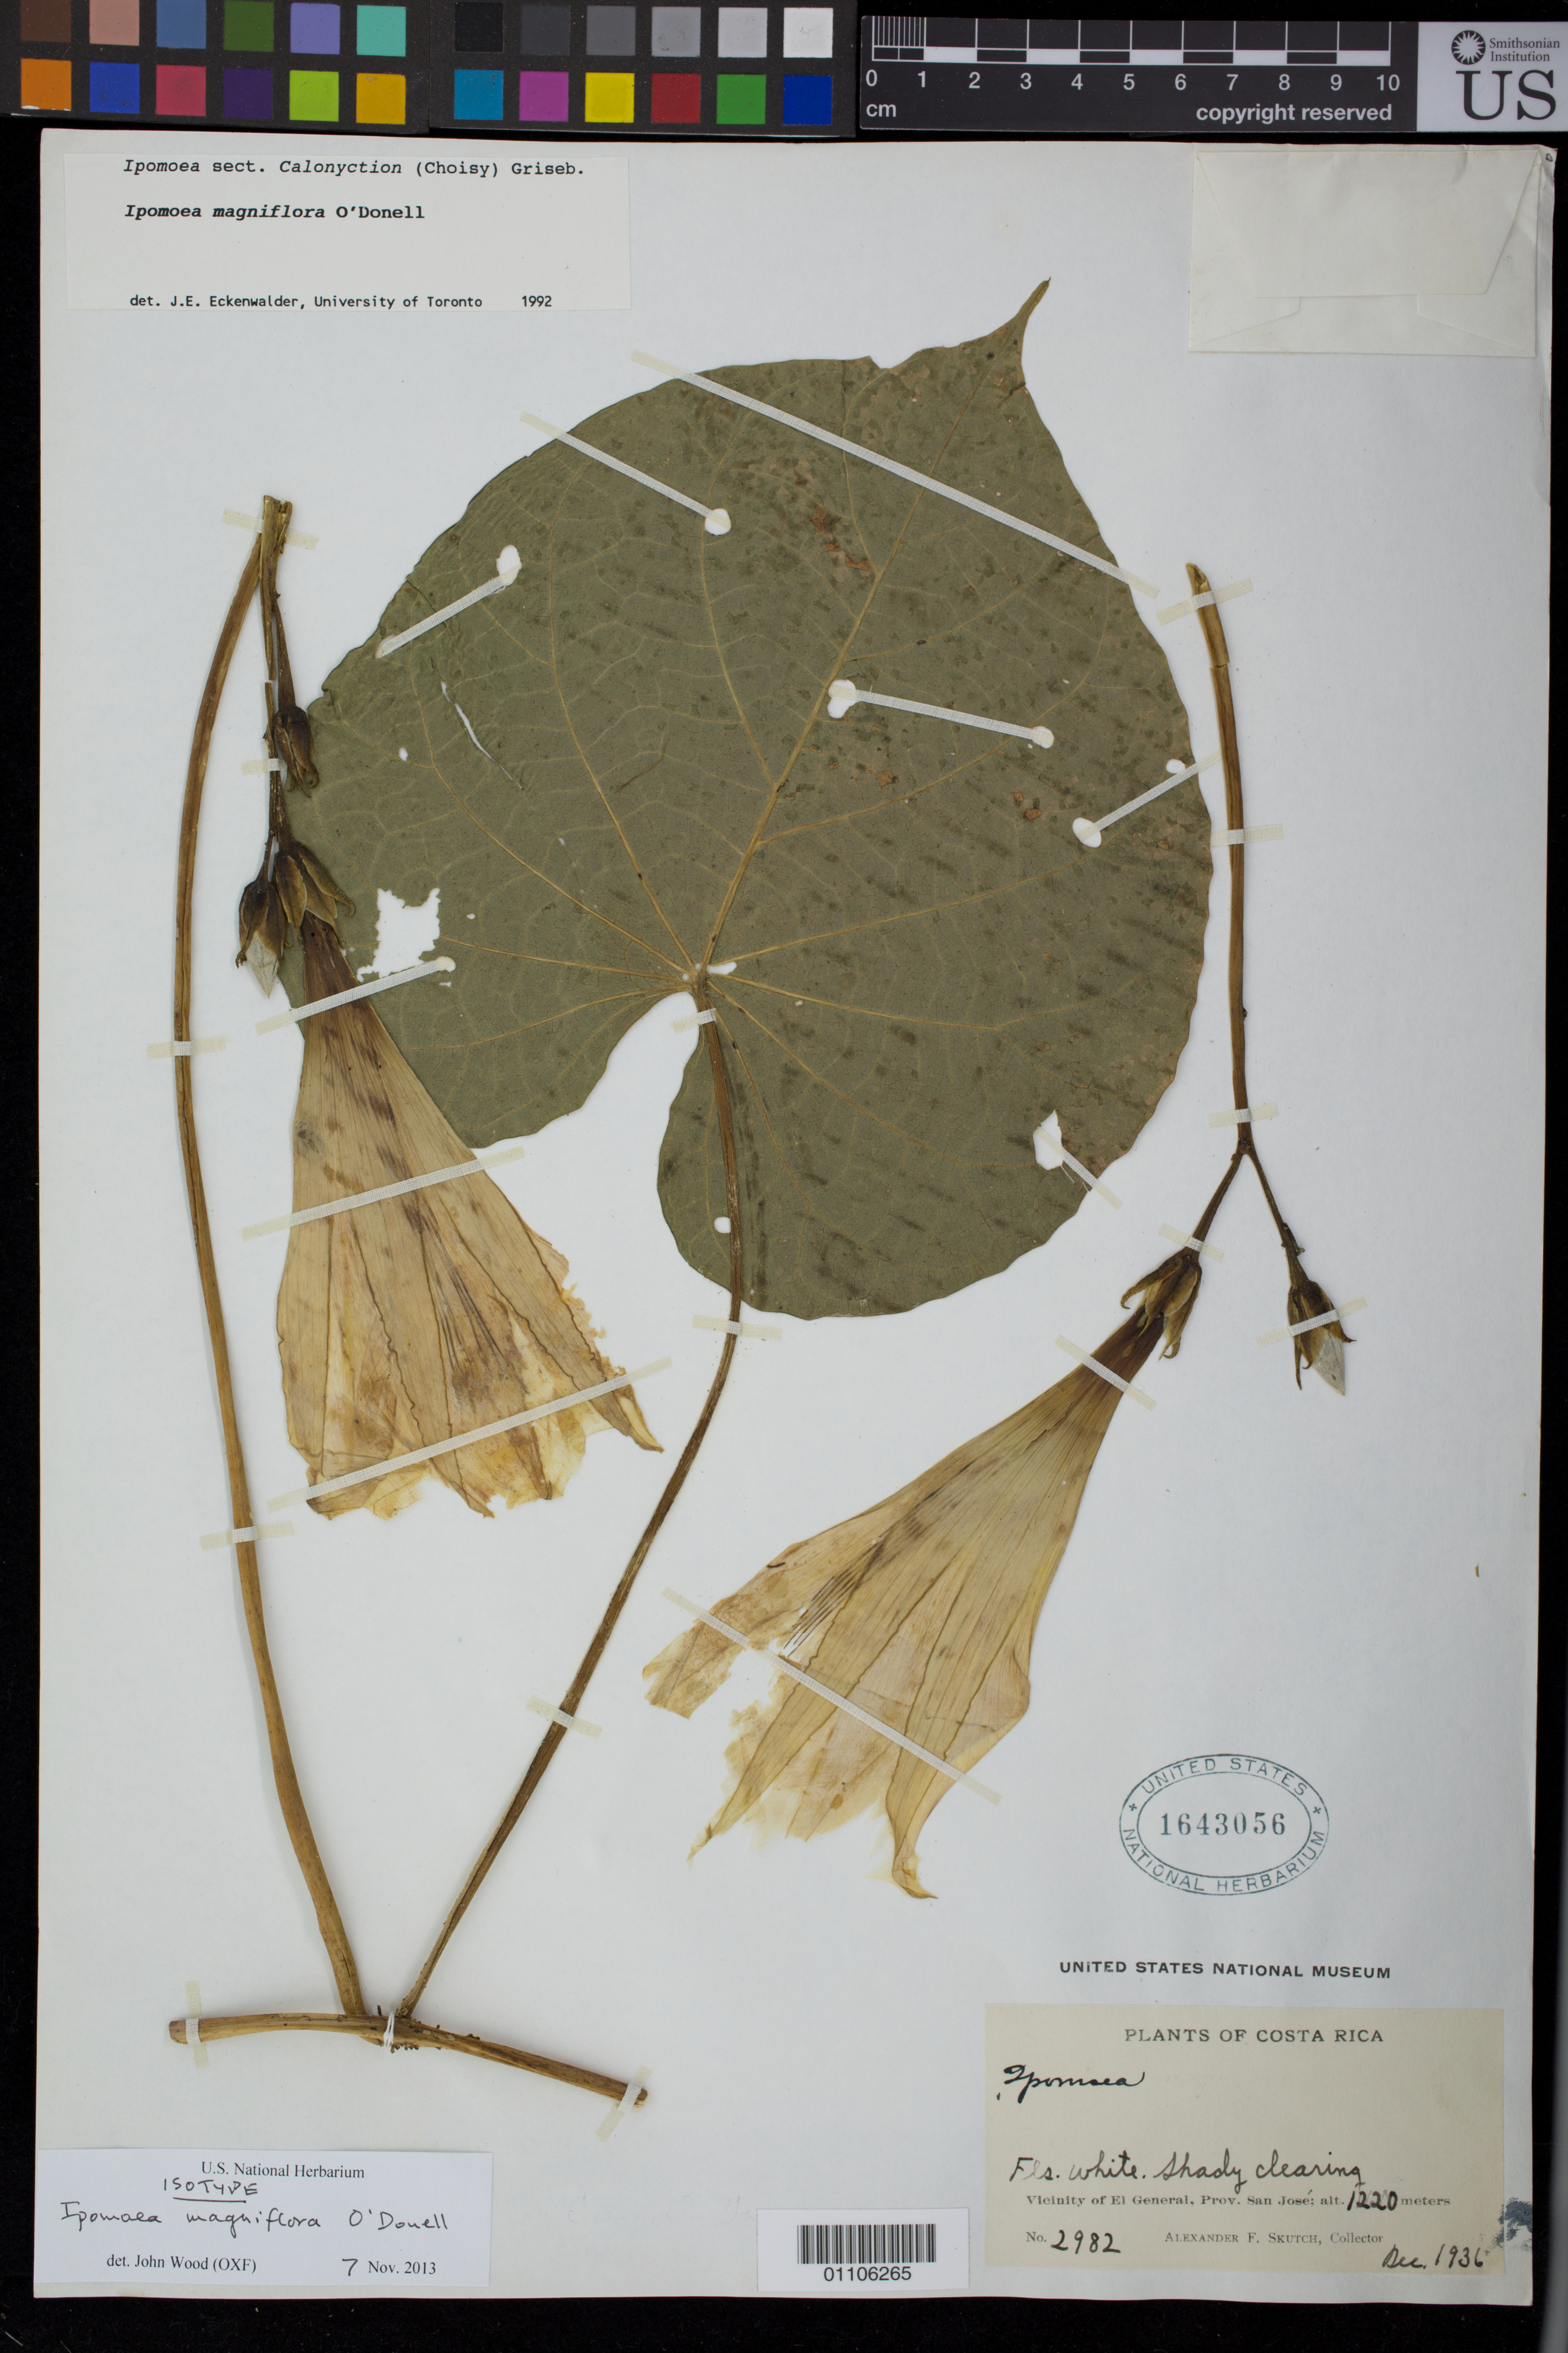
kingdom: Plantae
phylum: Tracheophyta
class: Magnoliopsida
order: Solanales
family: Convolvulaceae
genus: Ipomoea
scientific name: Ipomoea magniflora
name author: O'Donell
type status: Isotype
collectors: A. F. Skutch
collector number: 2982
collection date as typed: Dec 1936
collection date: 1936-12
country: Costa Rica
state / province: San José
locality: Vicinity of El General, Prov. San José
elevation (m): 1220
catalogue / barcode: US 1643056